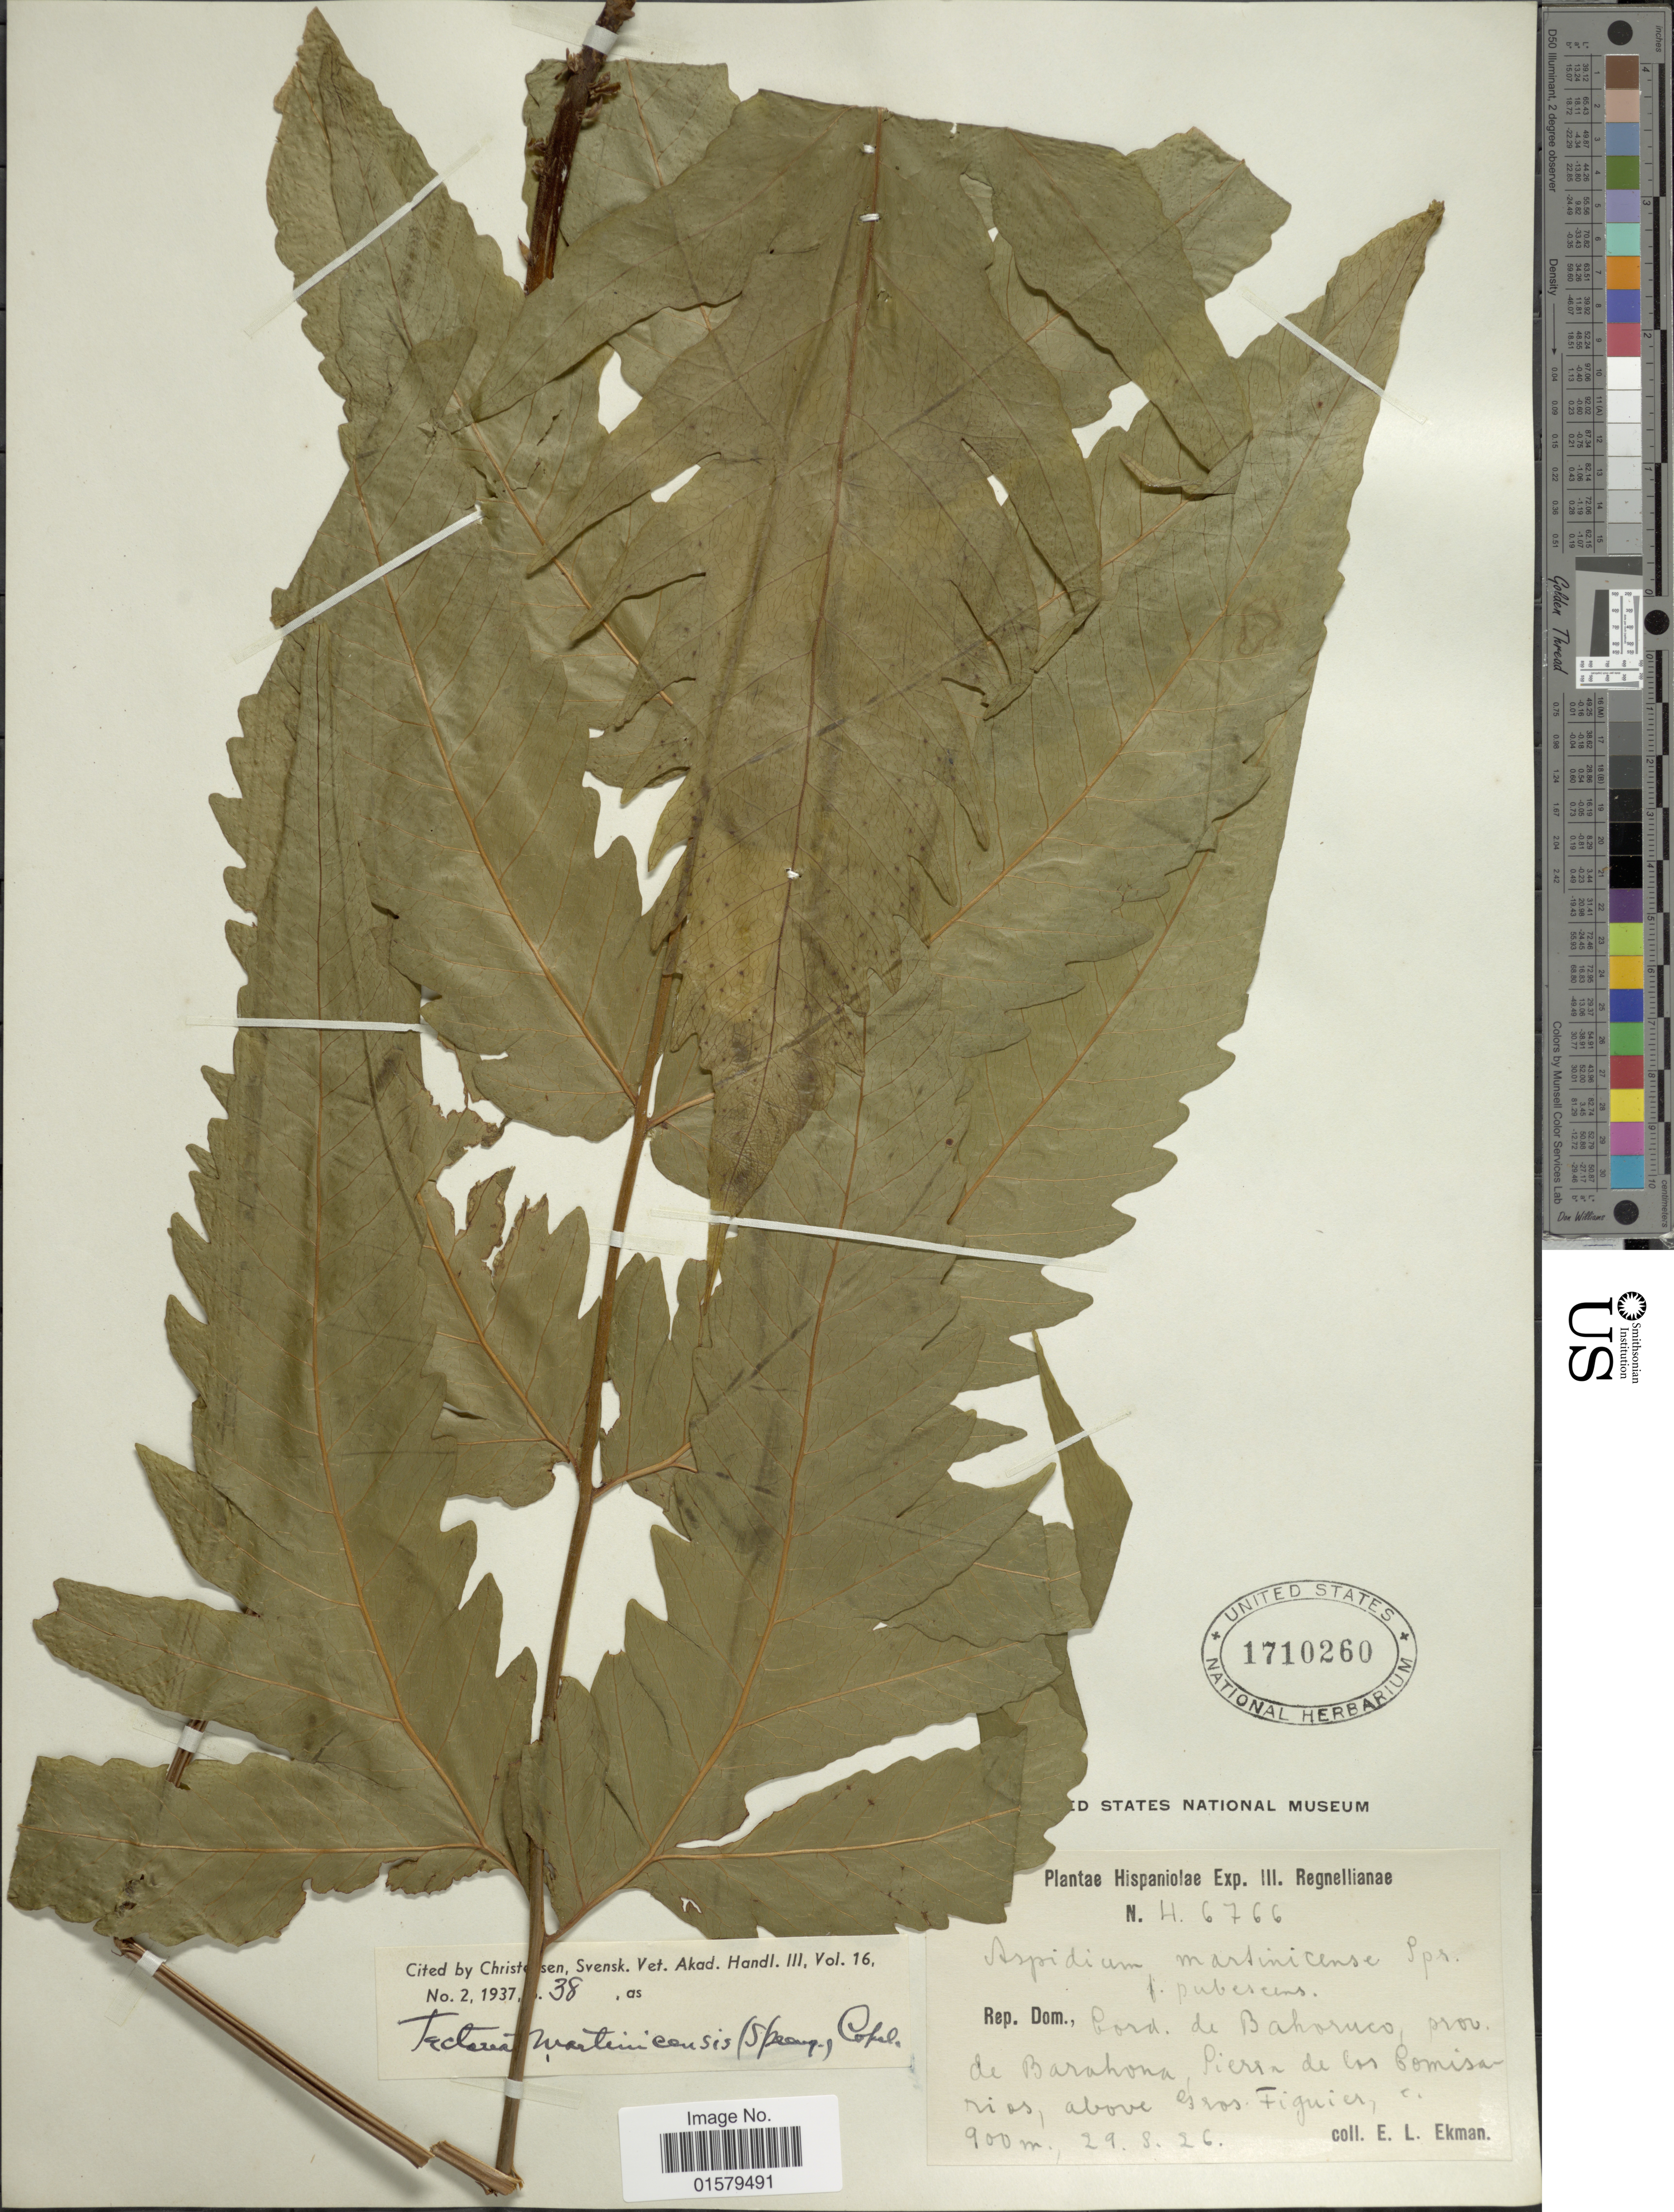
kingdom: Plantae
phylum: Tracheophyta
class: Polypodiopsida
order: Polypodiales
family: Tectariaceae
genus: Tectaria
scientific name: Tectaria transiens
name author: (C.V. Morton) A.R. Sm.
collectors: E. L. Ekman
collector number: H6766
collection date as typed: Transcribed d/m/y: 29/8/26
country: Dominican Republic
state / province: Barahona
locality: Cord. de Bahoruco, Pierra de los Comisarios above Gros Figuier.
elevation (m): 900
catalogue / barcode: US 1710260